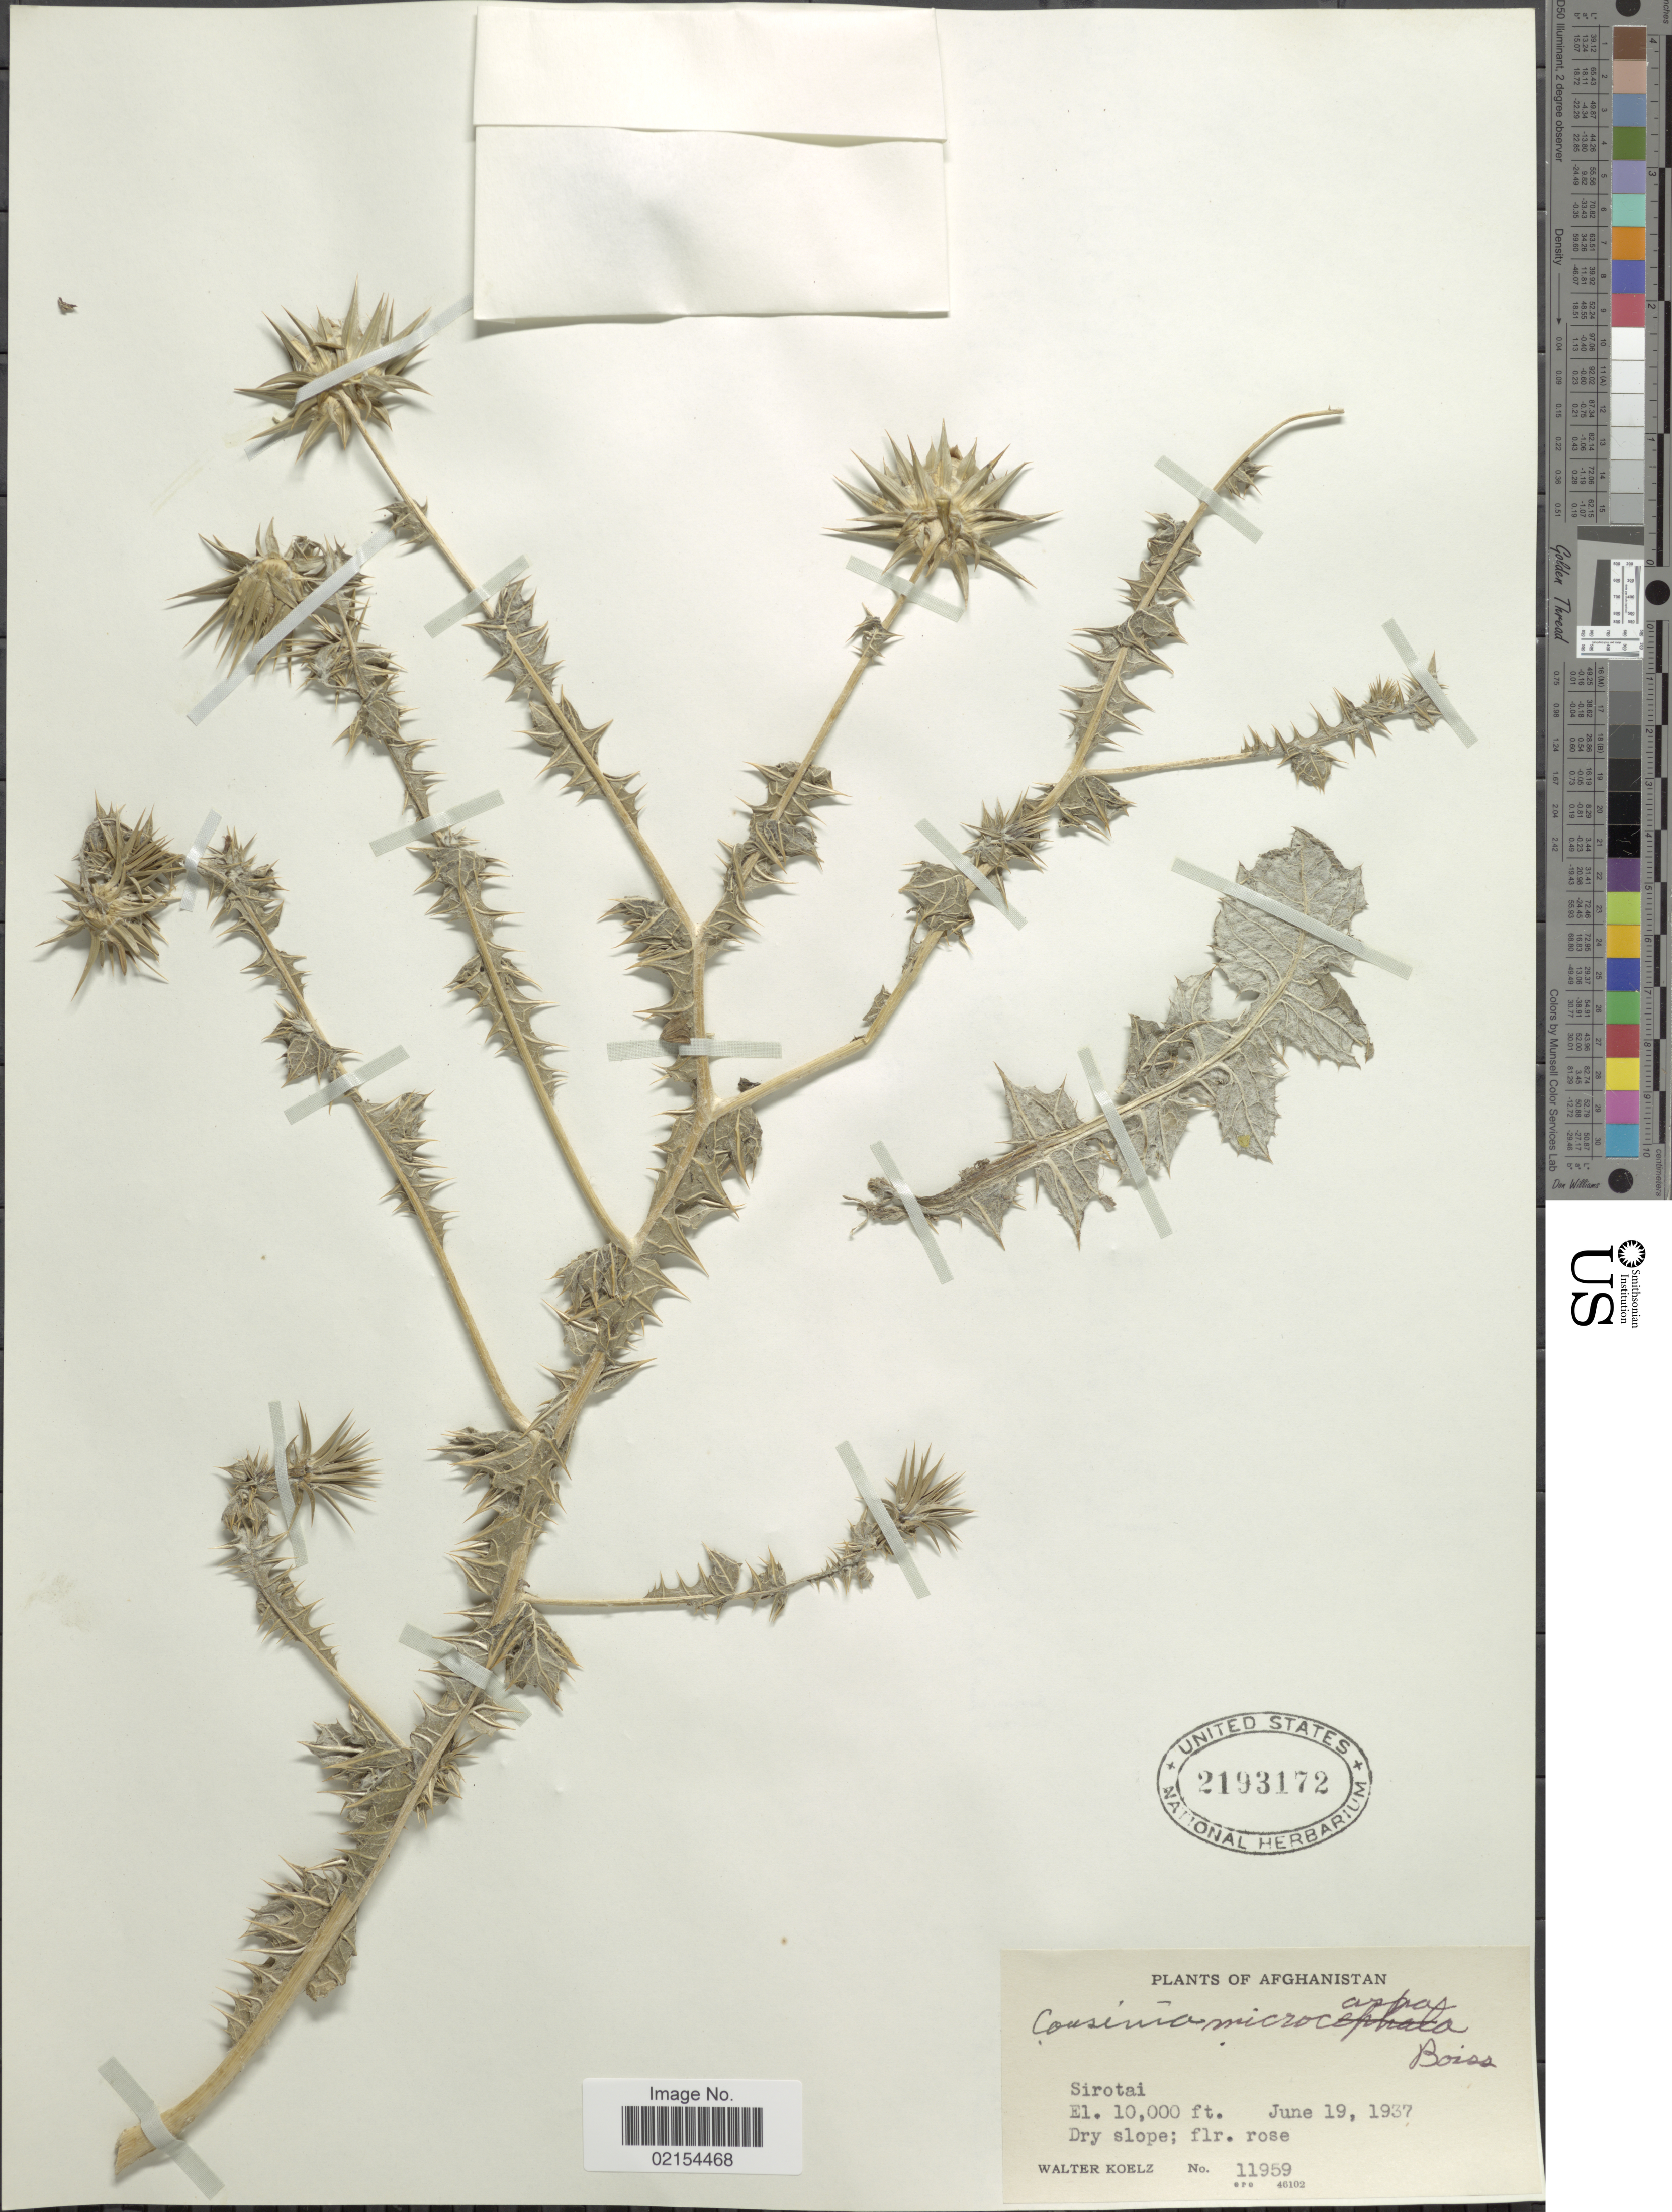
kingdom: Plantae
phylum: Tracheophyta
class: Magnoliopsida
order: Asterales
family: Asteraceae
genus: Cousinia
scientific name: Cousinia microcarpa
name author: Boiss.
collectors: W. N. Koelz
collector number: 11959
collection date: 1937-06-19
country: Afghanistan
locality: Sirotai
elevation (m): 3048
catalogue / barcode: US 2193172